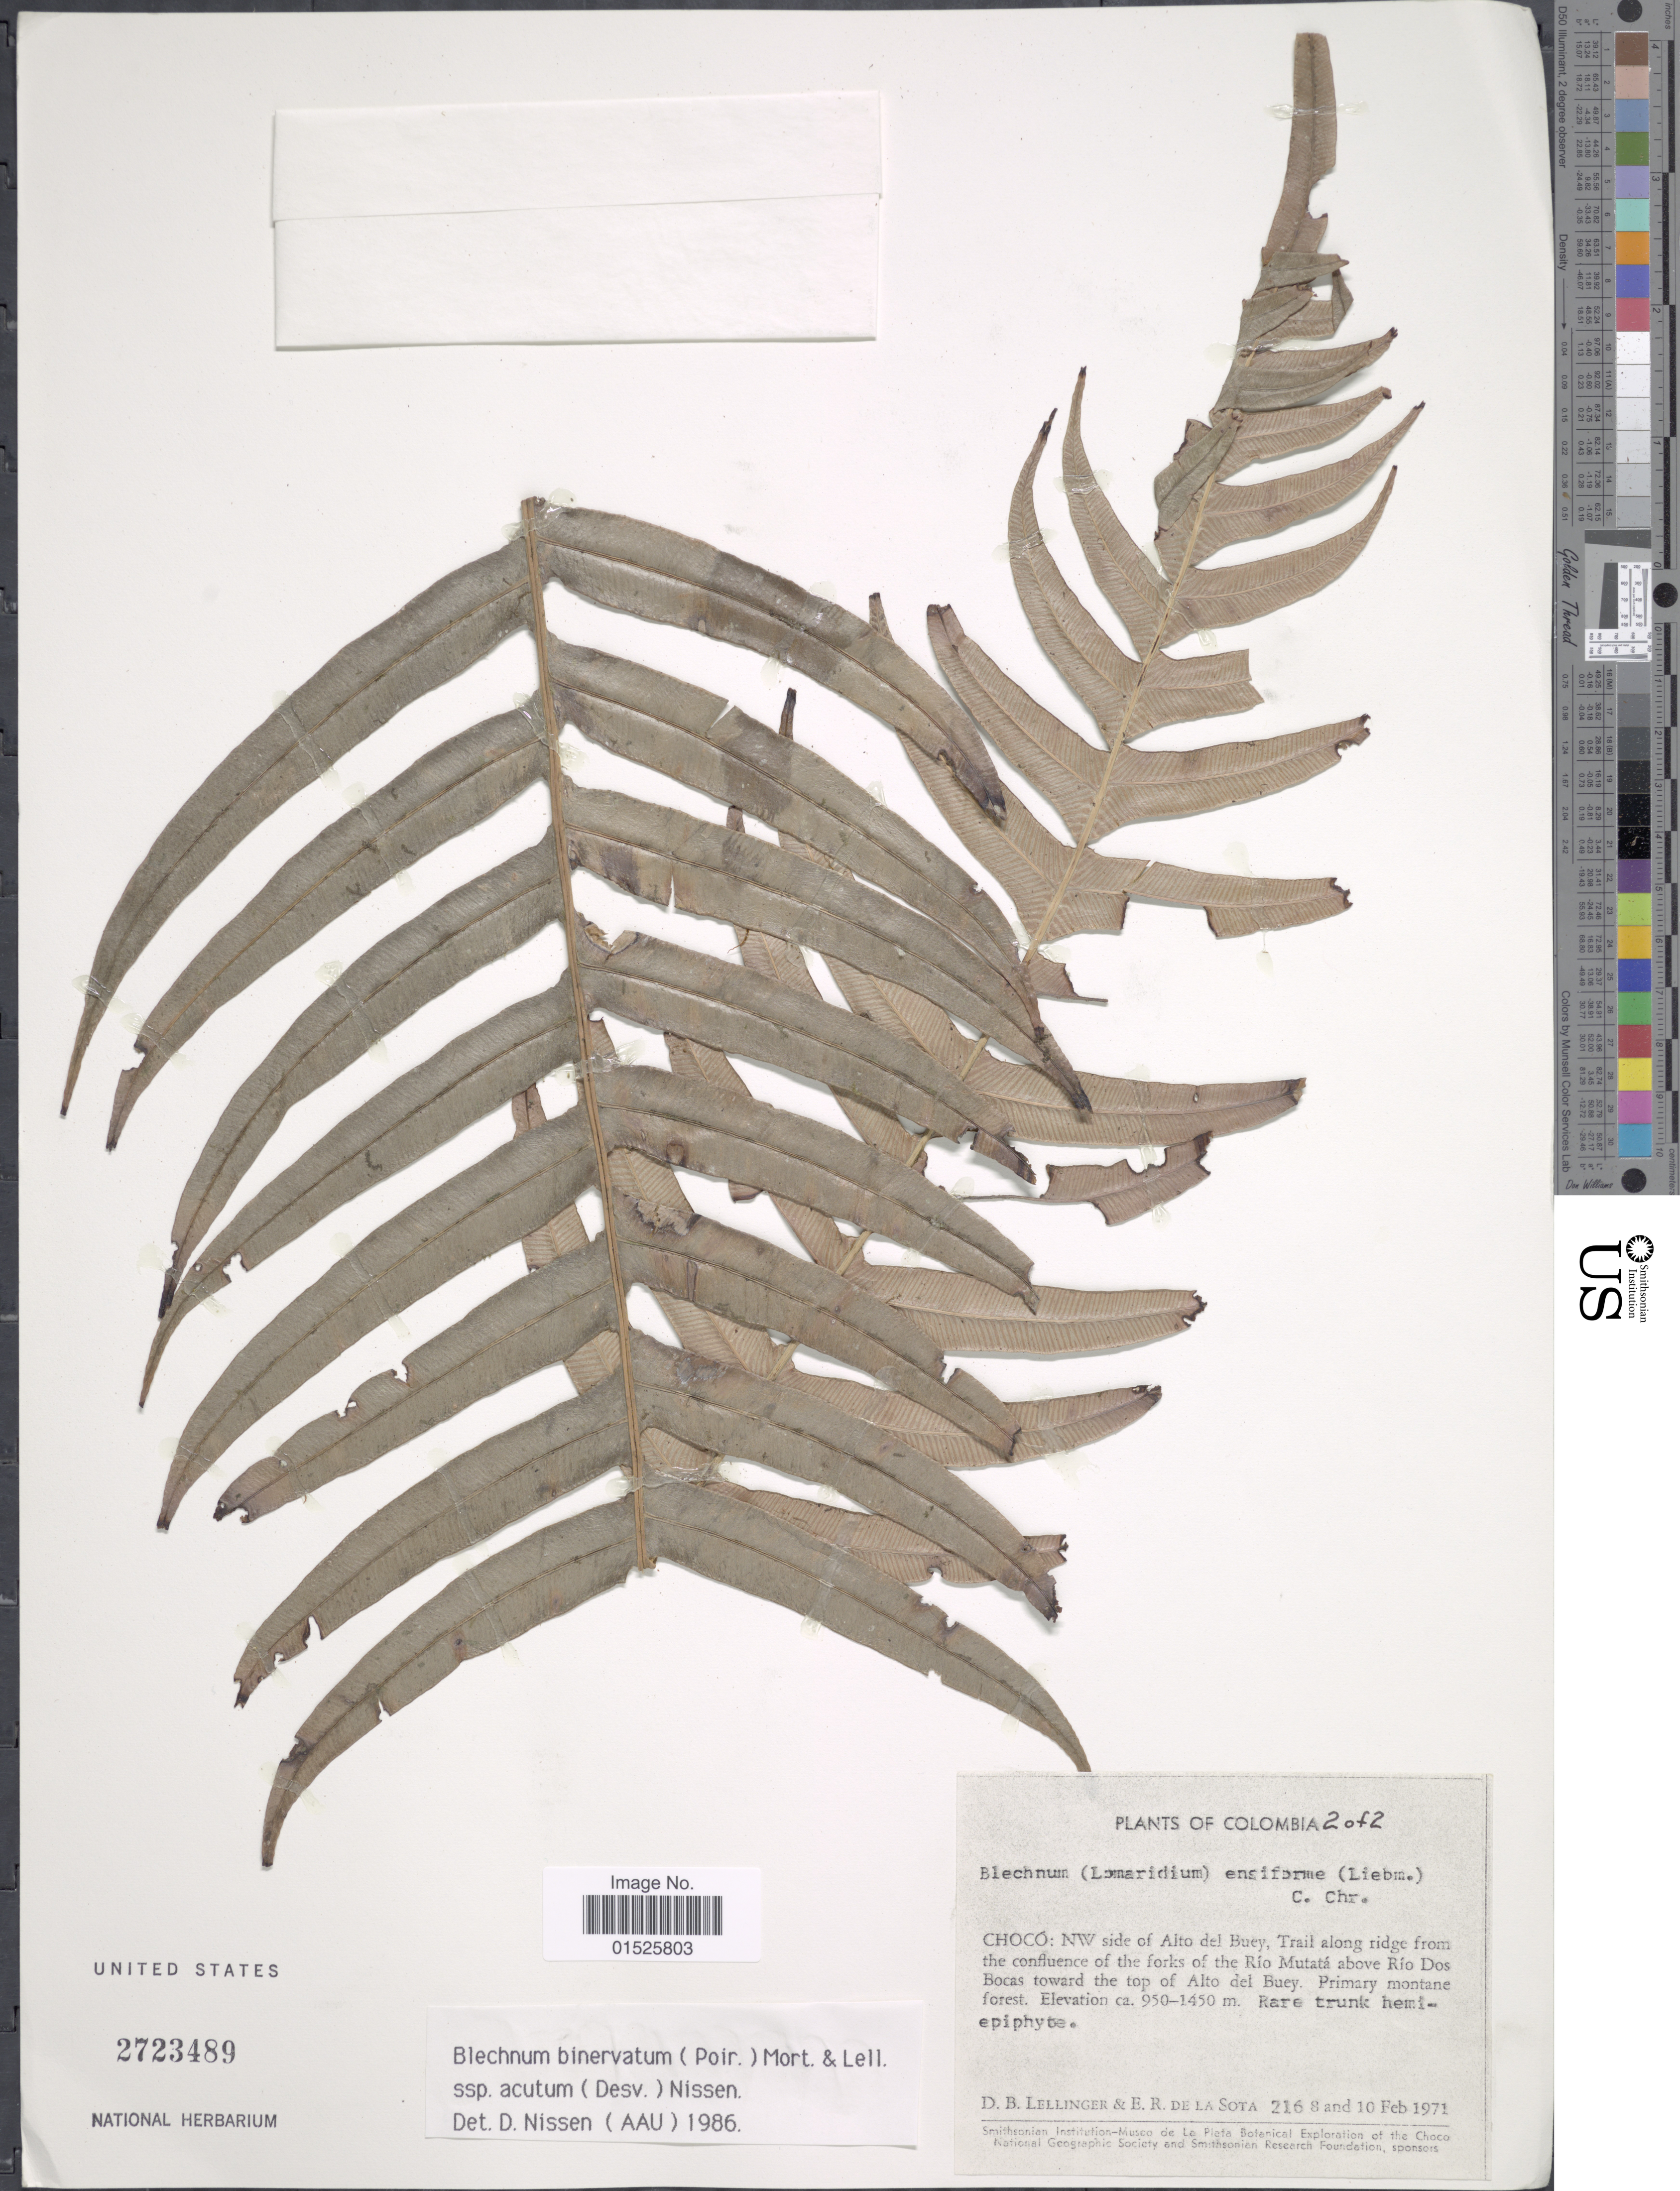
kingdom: Plantae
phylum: Tracheophyta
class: Polypodiopsida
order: Polypodiales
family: Blechnaceae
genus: Blechnum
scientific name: Blechnum ensiforme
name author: (Liebm.) C. Chr.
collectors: D. B. Lellinger & E. R. de la Sota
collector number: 216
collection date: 1971-02-08/1971-02-10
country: Colombia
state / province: Chocó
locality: NW side of Alto del Buey, Trail along ridge from the confluence of the forks of the Río Mutatá above Río Dos Bocas toward the top of Alto del Buey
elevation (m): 950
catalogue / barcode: US 2723489